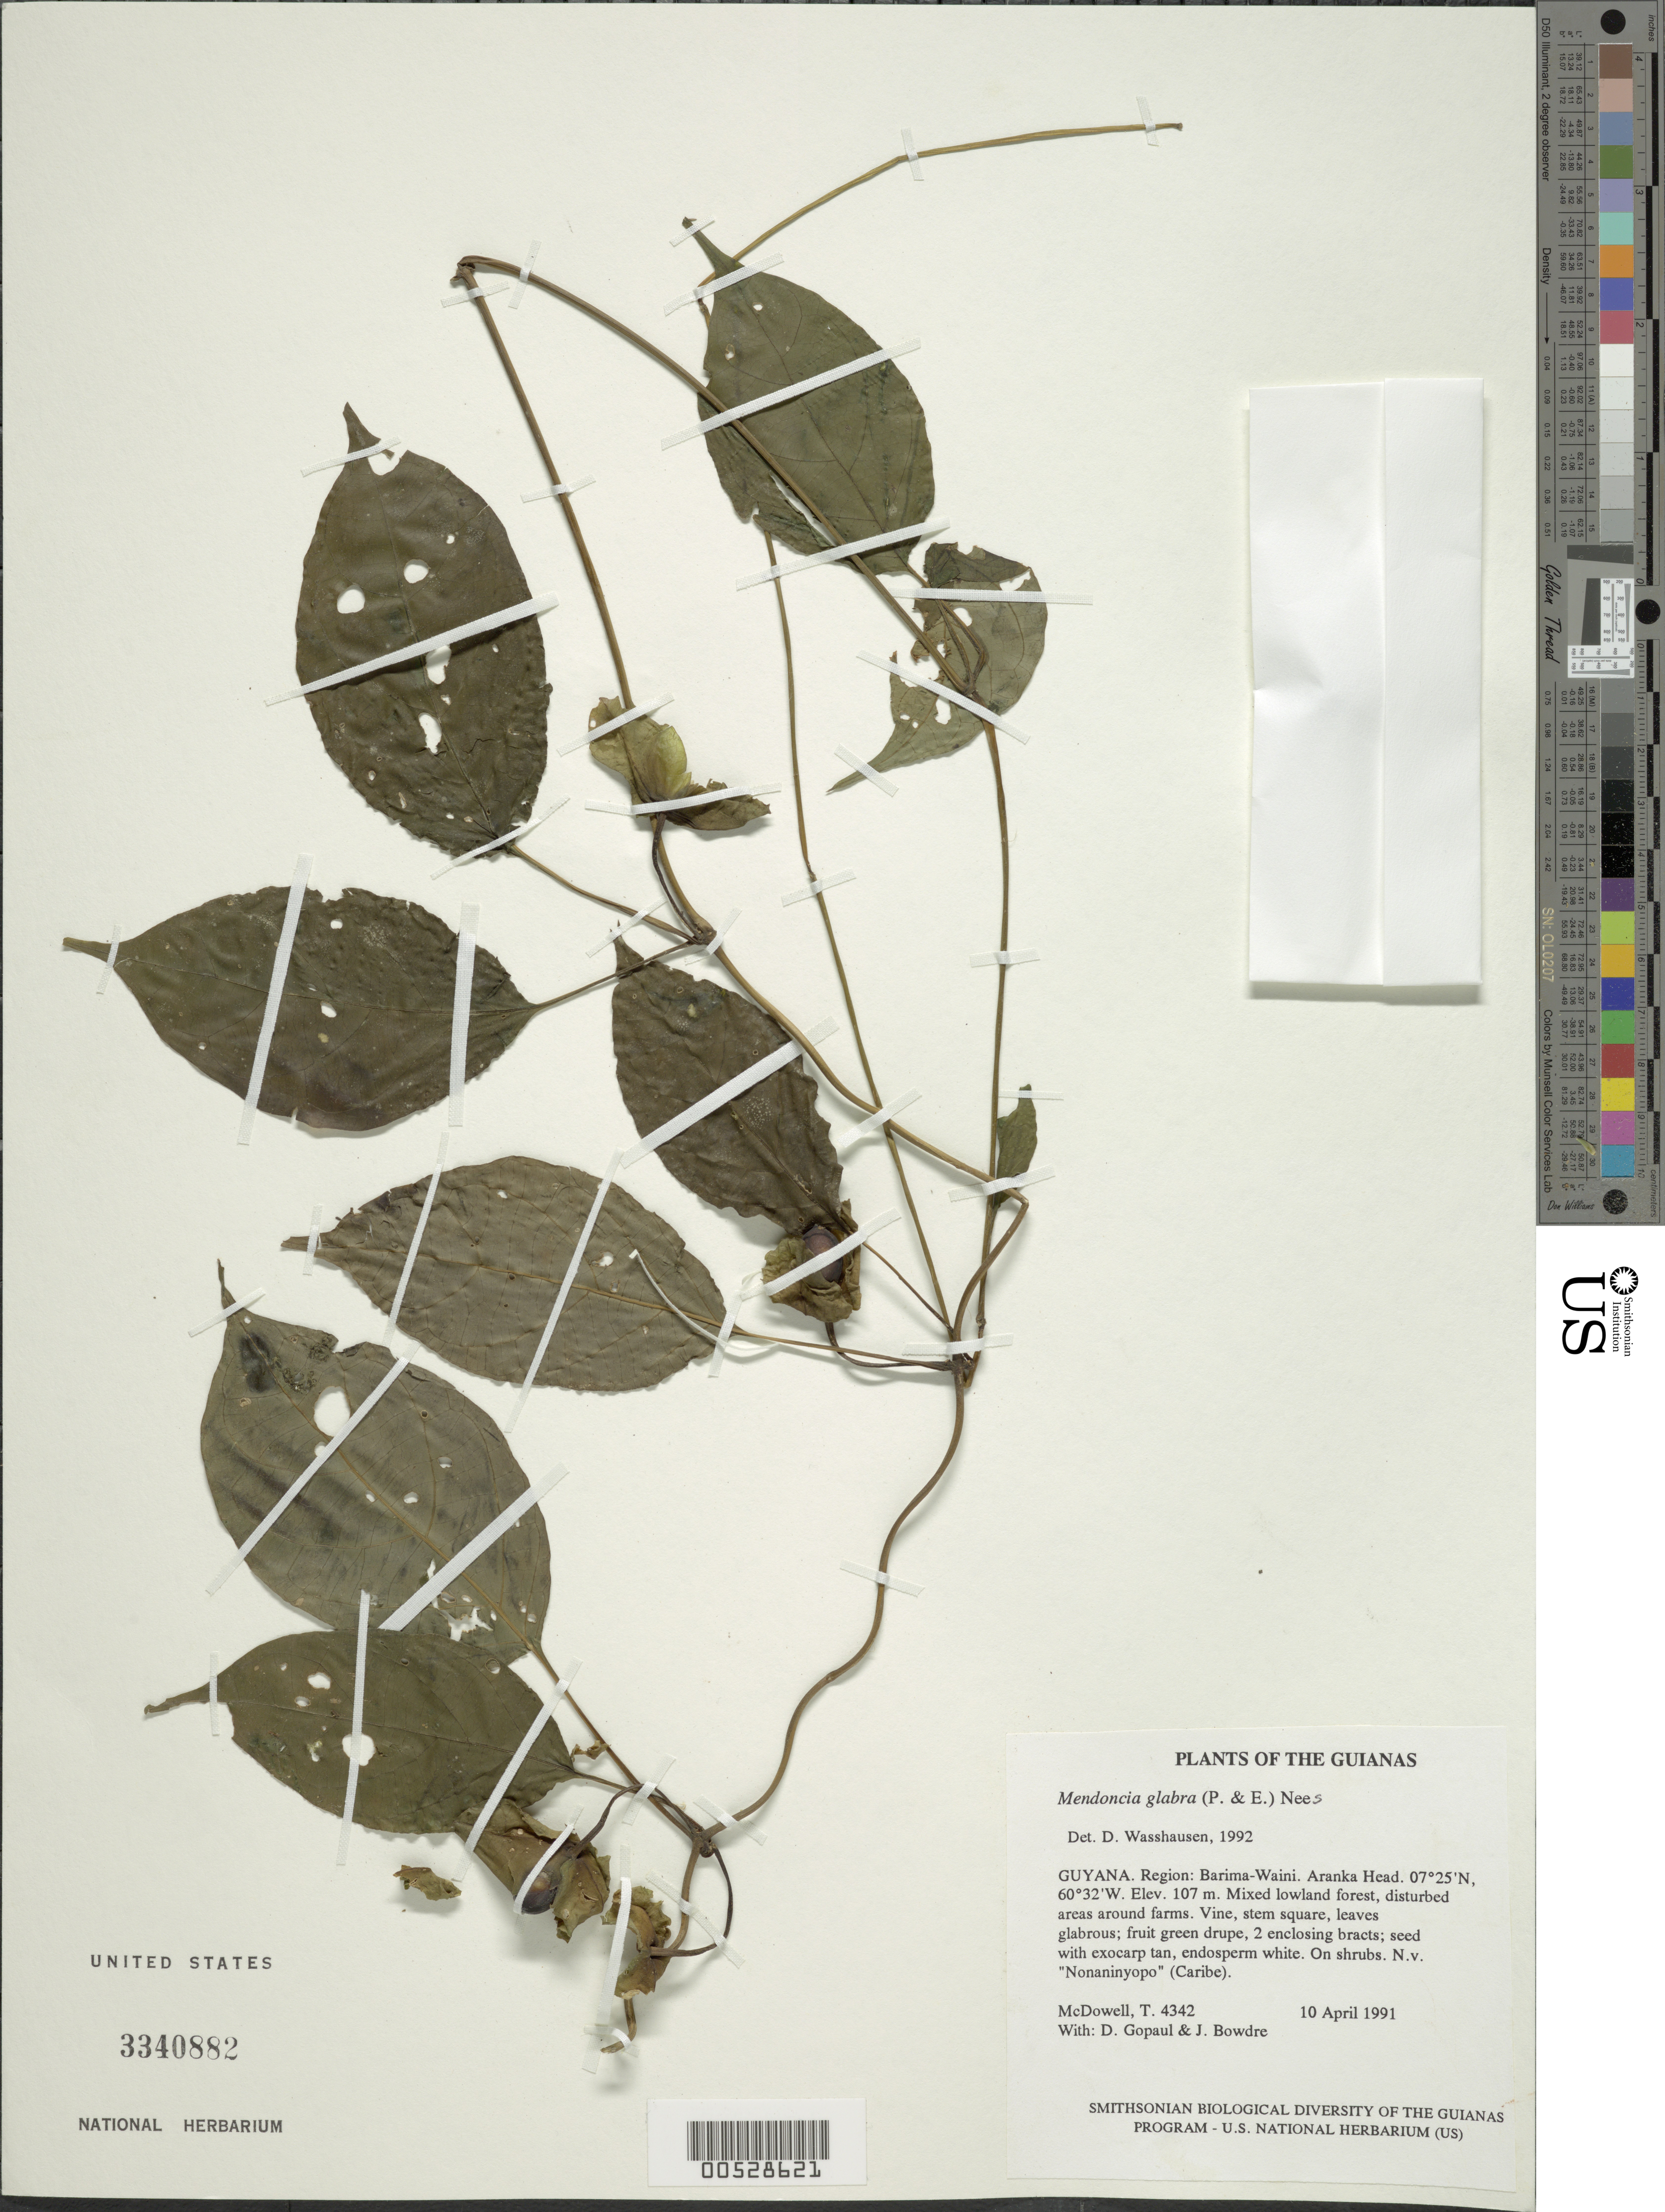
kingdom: Plantae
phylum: Tracheophyta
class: Magnoliopsida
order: Lamiales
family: Acanthaceae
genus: Mendoncia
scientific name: Mendoncia glabra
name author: (Poepp. & Endl.) Nees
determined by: Wasshausen, Dieter C., (BOT), Smithsonian Institution - National Museum of Natural History (UNITED STATES)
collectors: T. McDowell, D. Gopaul & J. Bowdre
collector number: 4342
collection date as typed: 10 April 1991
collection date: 1991-04-10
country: Guyana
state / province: Barima-Waini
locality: Aranka Head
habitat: Mixed lowland forest, disturbed areas around farms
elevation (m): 107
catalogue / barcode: US 3340882